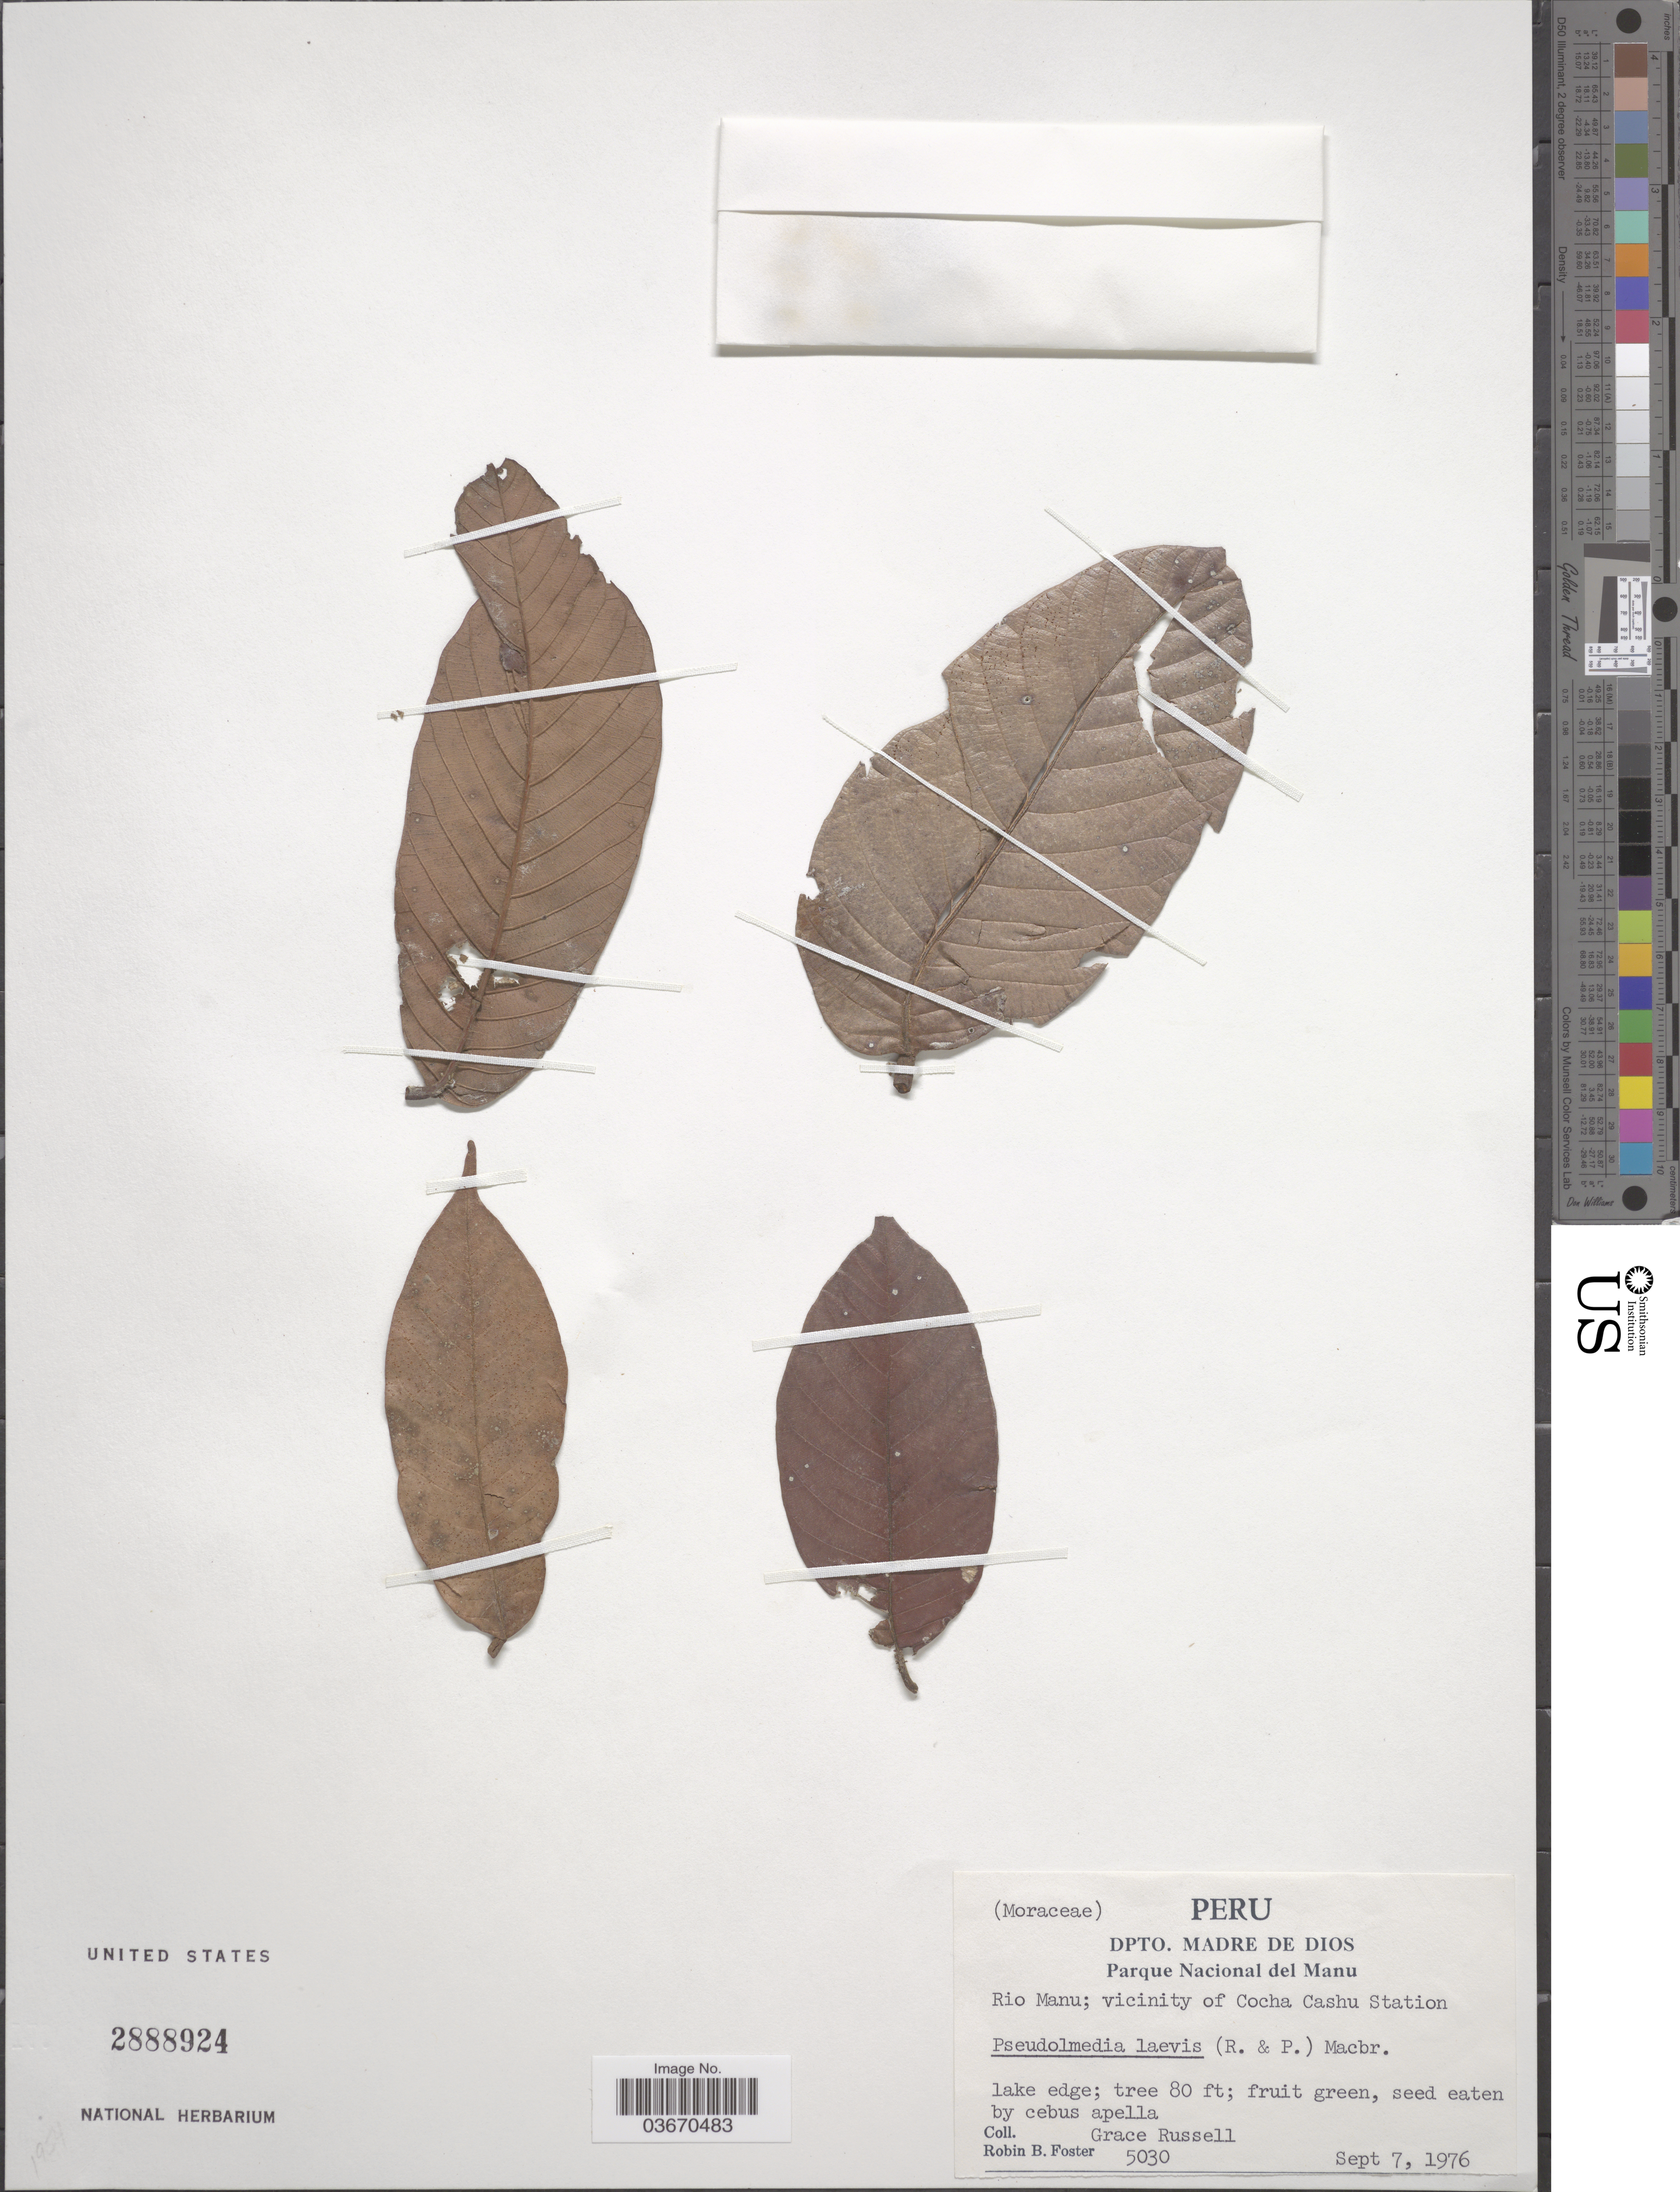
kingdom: Plantae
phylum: Tracheophyta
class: Magnoliopsida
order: Rosales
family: Moraceae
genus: Pseudolmedia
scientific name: Pseudolmedia laevis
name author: (Ruiz & Pav.) J.F. Macbr.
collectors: G. Russell & R. B. Foster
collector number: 5030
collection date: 1976-09-07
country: Peru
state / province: Madre de Dios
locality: Dpto. Madre de Dios. Parque Nacional del Manu. Rio Manu; vicinity of Cocha Cashu Station.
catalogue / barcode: US 2888924